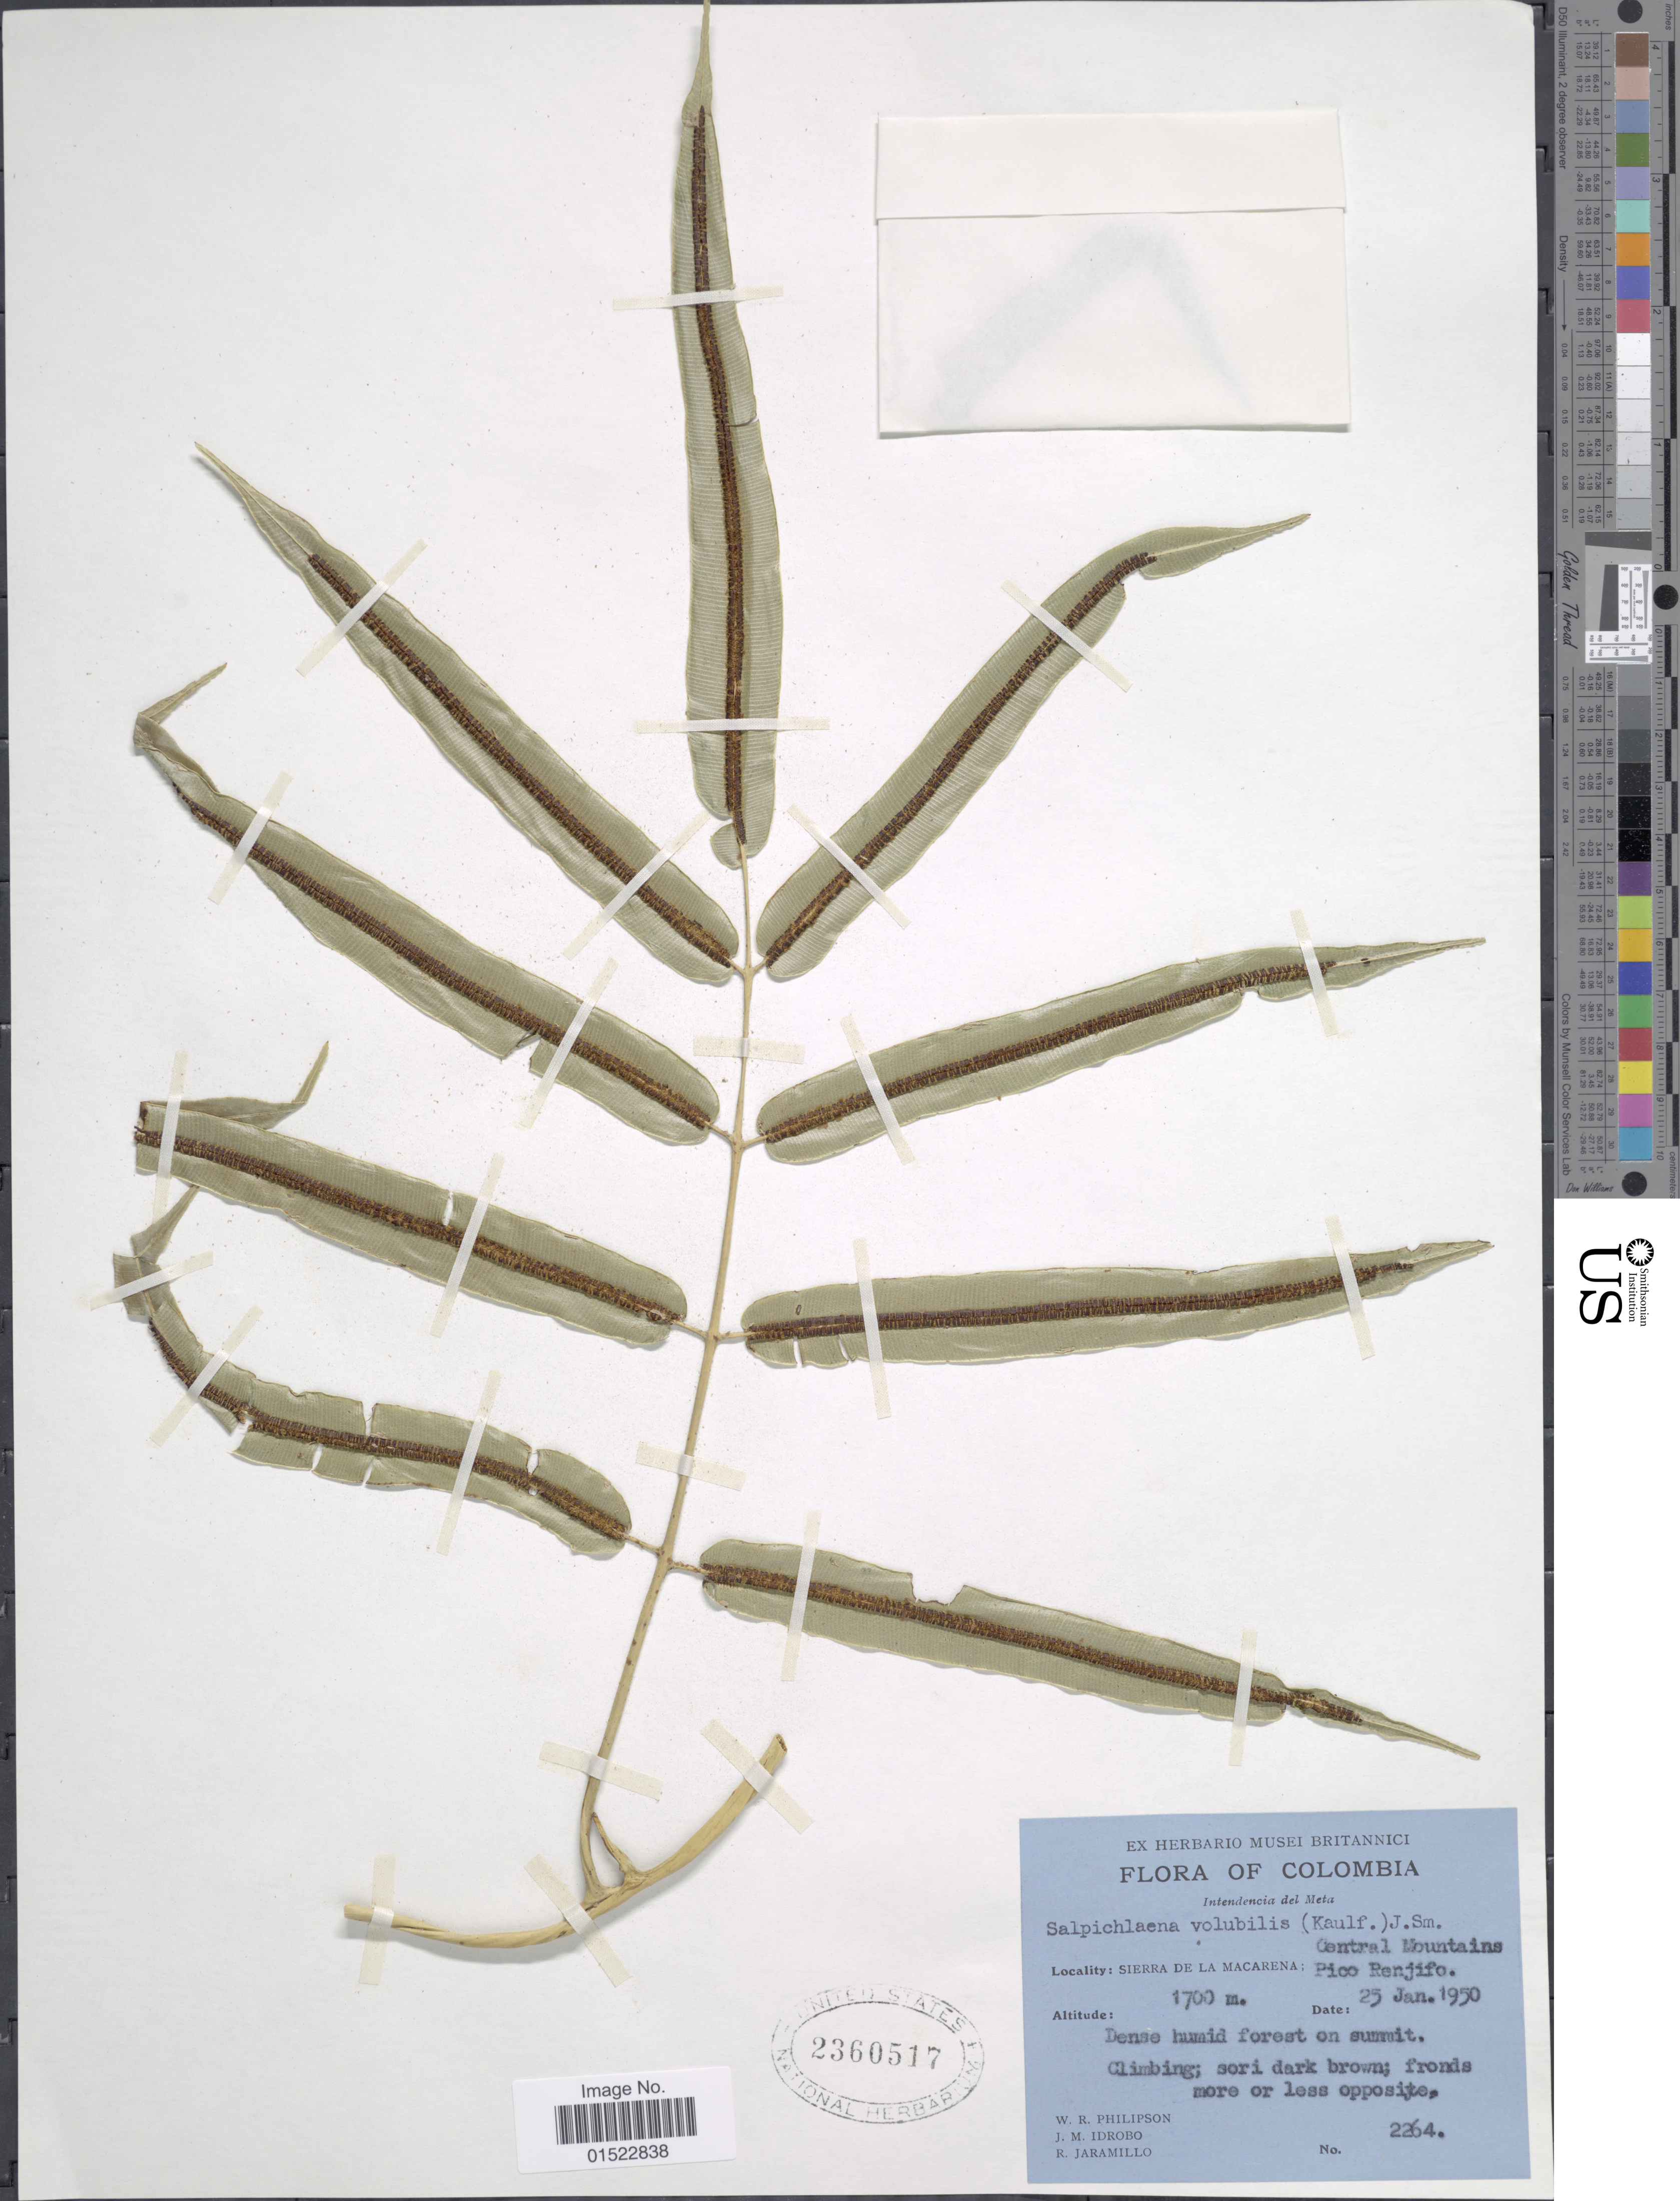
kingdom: Plantae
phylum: Tracheophyta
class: Polypodiopsida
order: Polypodiales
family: Blechnaceae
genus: Salpichlaena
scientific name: Salpichlaena volubilis subsp. volubilis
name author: (Kaulf.) J. Sm.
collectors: W. R. Philipson, J. M. Idrobo & R. Jaramillo M.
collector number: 2264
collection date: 1950-01-25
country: Colombia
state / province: Meta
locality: Sierra de la Macarena: Pico Renjifo, Central Mountains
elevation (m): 1700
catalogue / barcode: US 2360517